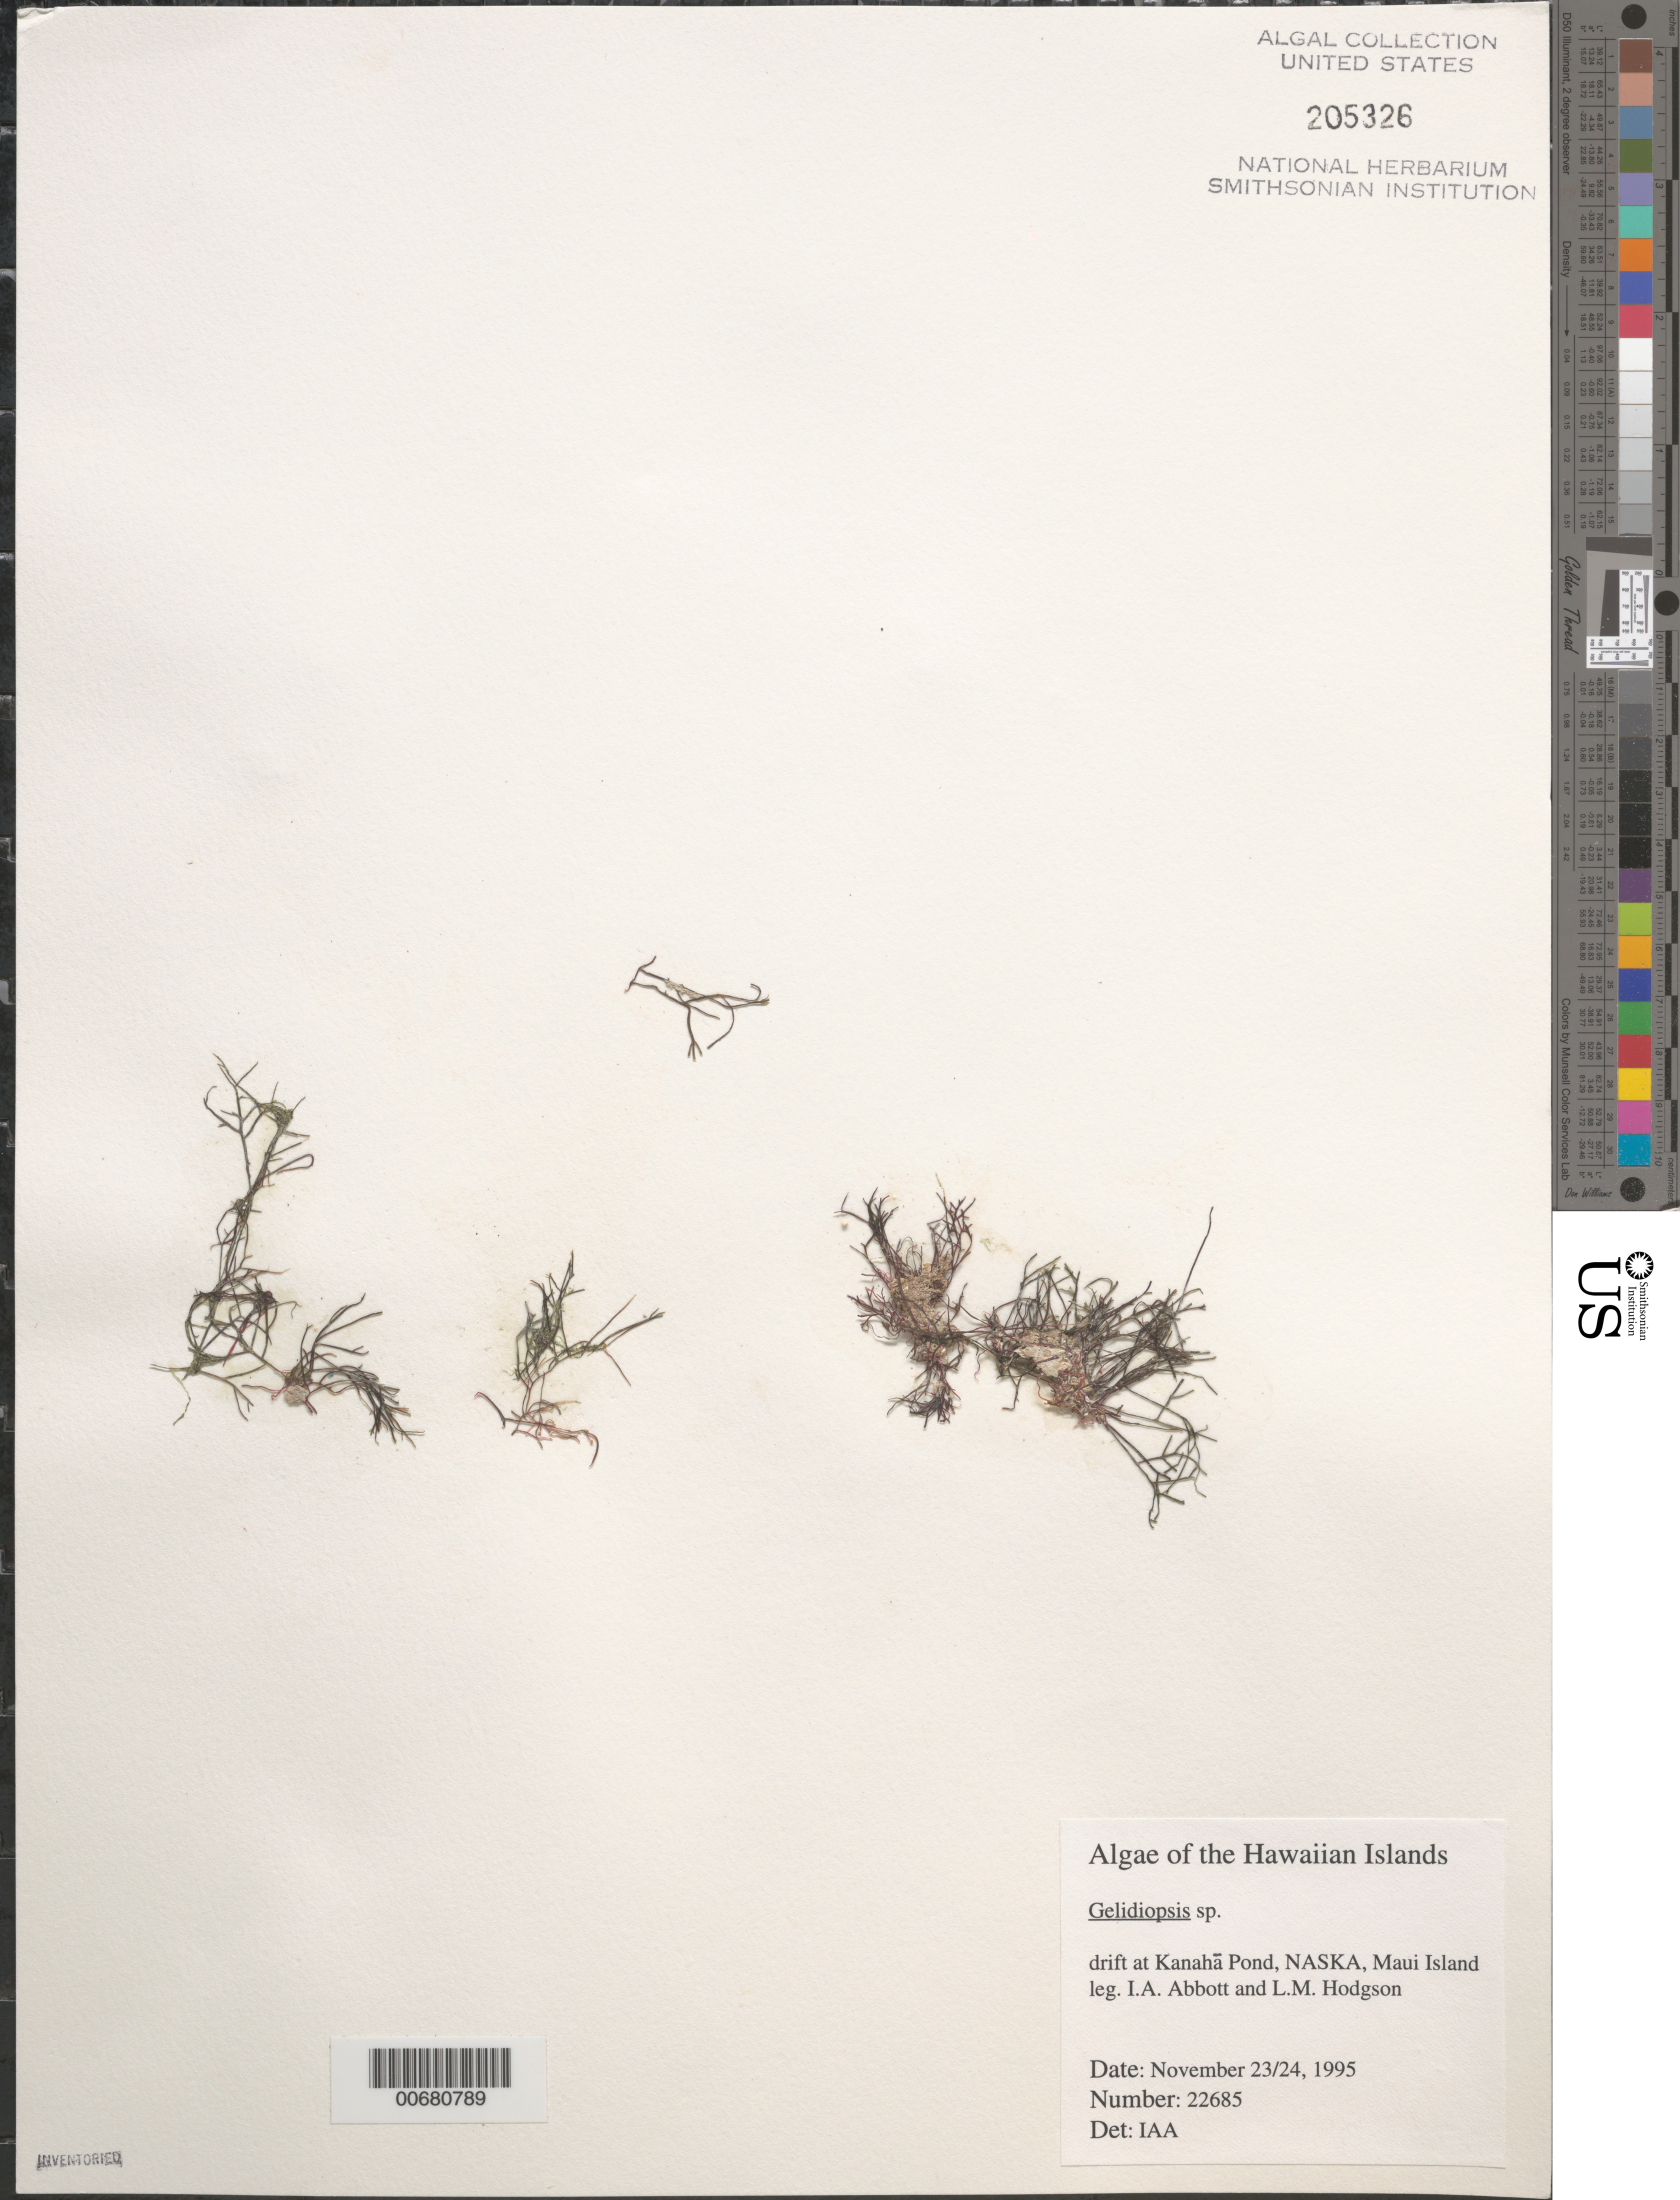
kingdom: Plantae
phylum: Rhodophyta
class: Florideophyceae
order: Rhodymeniales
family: Lomentariaceae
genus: Ceratodictyon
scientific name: Ceratodictyon sp.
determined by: Algae name updating Project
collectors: I. A. Abbott & L. M. Hodgson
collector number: IAA 22685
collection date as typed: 23 Nov 1995 and 24 Nov 1995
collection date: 1995-11-23,1995-11-24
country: United States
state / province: Hawaii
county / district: Maui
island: Maui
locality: Kanaha Pond, NASKA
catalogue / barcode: US 205326